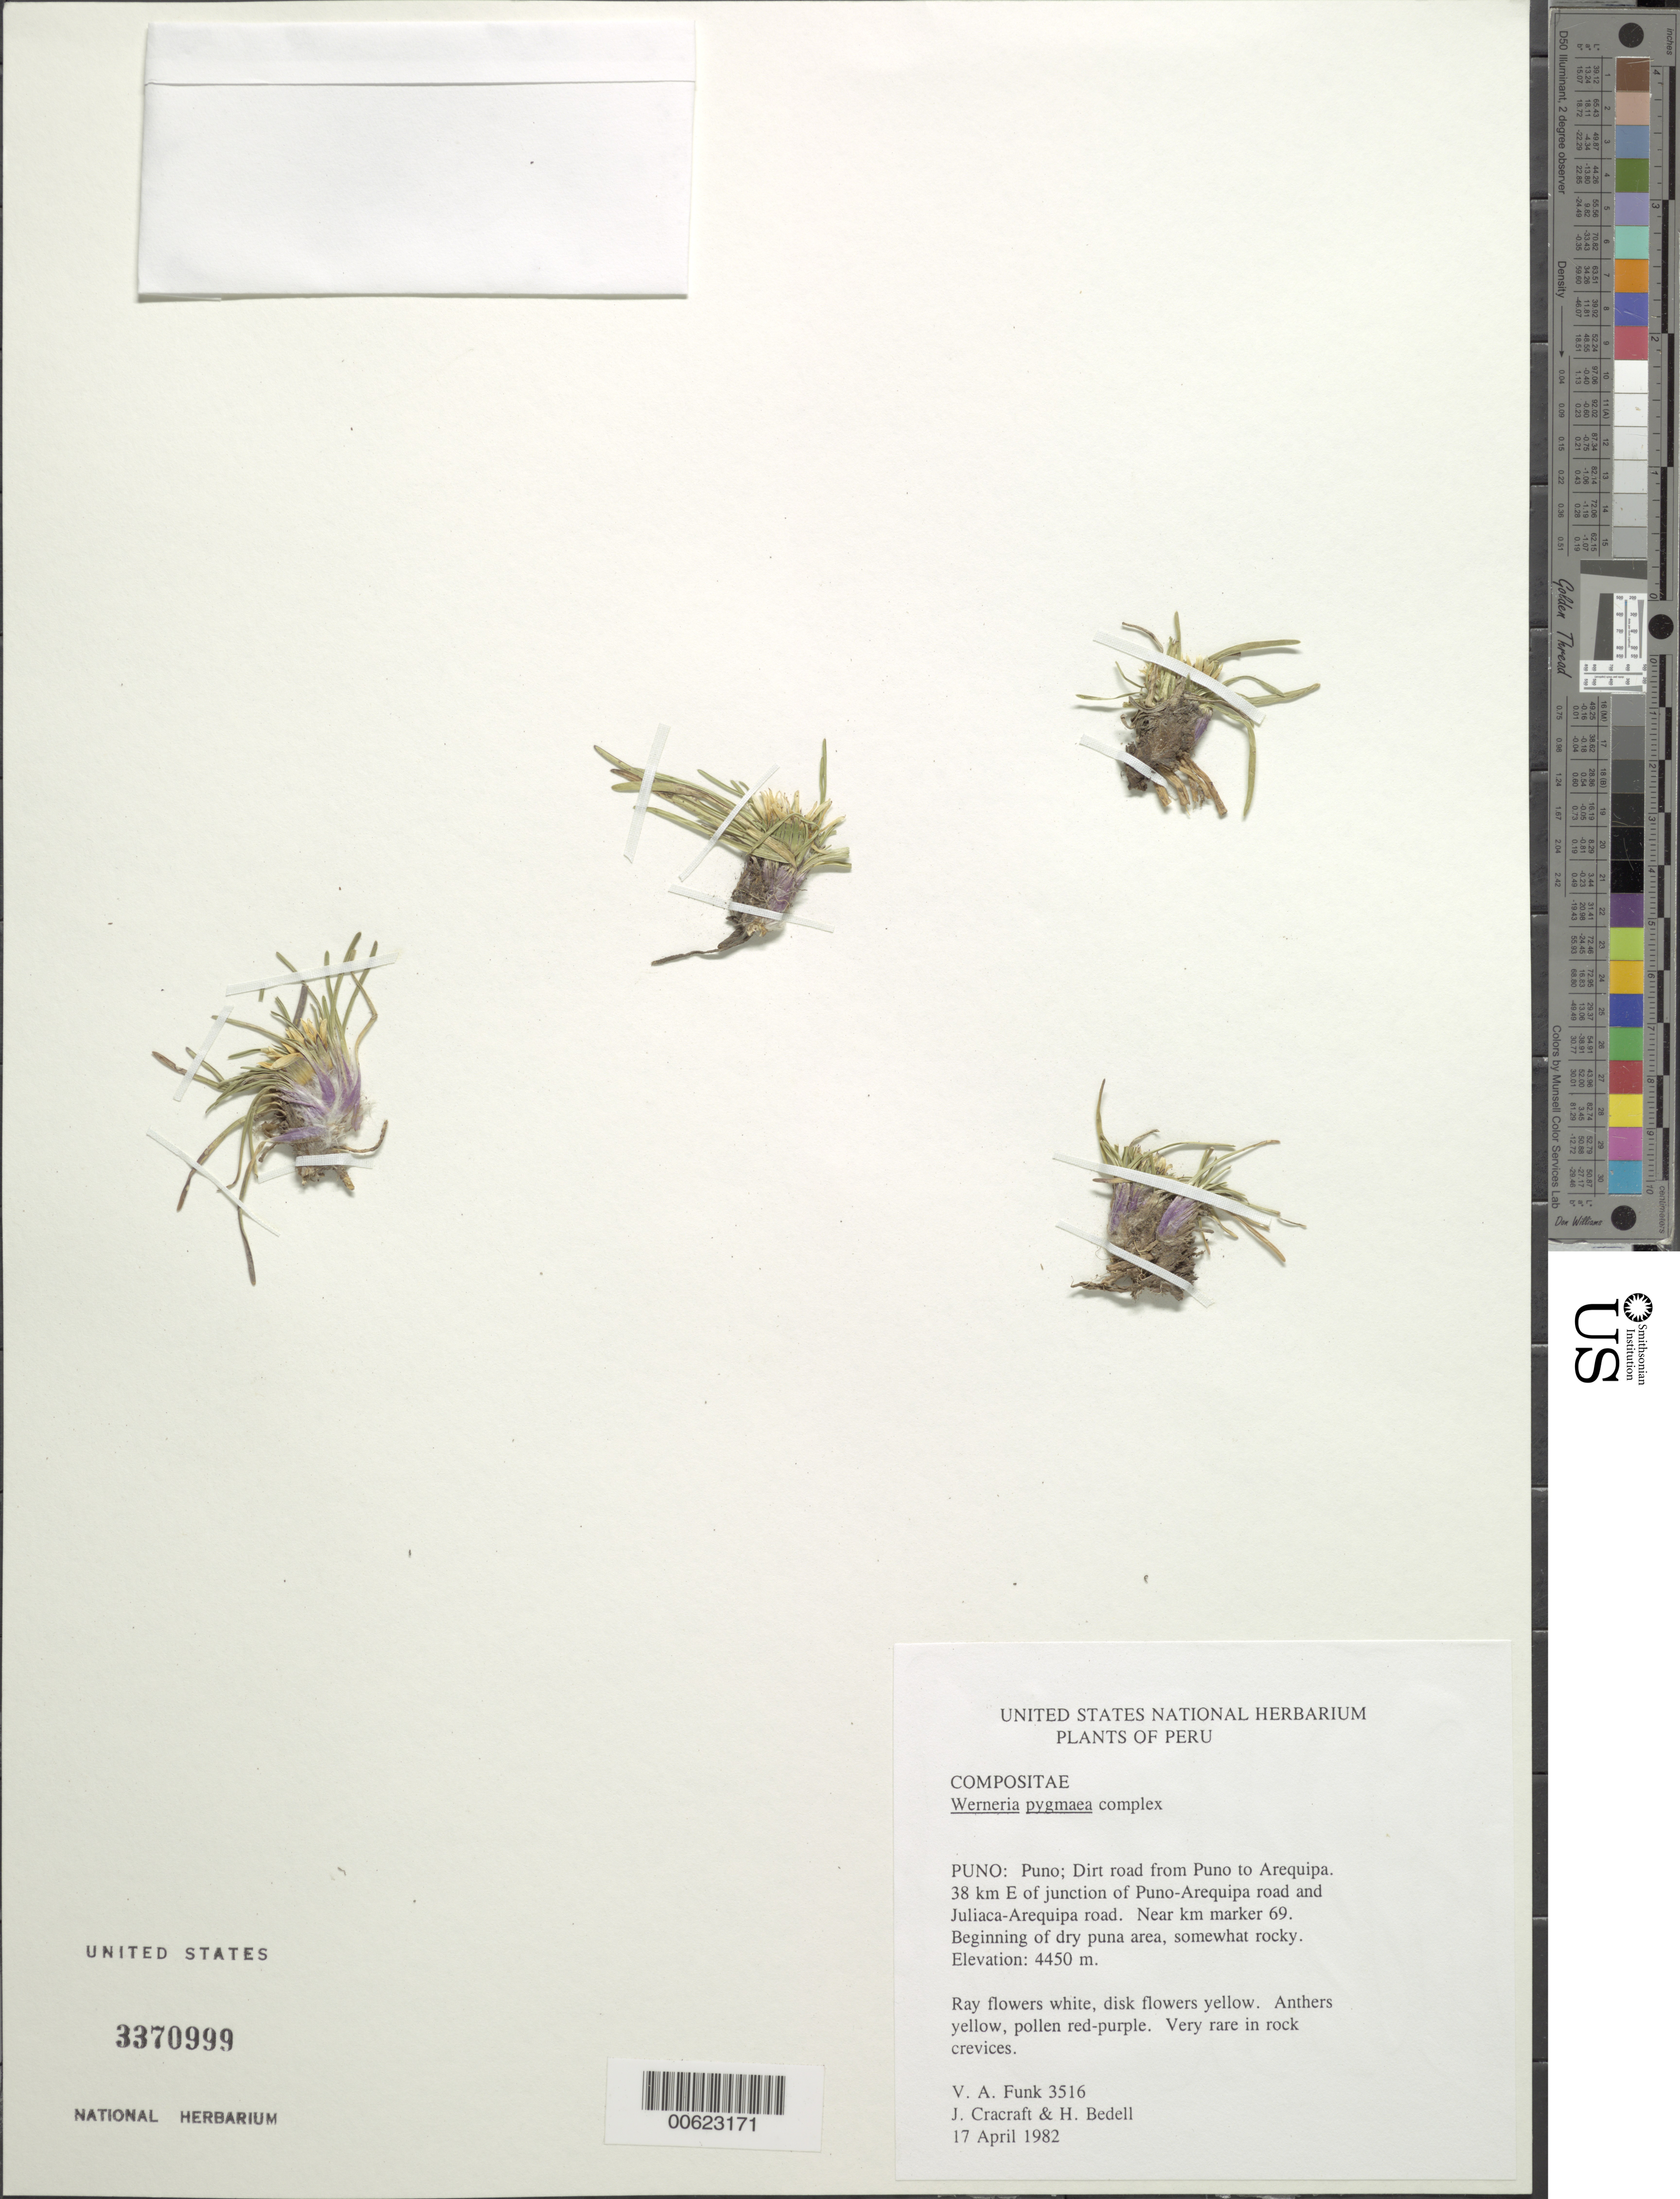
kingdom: Plantae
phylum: Tracheophyta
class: Magnoliopsida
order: Asterales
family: Asteraceae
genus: Werneria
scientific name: Werneria pygmaea complex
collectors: V. Funk & J. L. Cracraft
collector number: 3516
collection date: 1982-04-17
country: Peru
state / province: Puno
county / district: Puno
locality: Puno to Arequipa. 38 km E of junction of Puno-Arequipa road and Juliaca-Arequipa road. Near km marker 69.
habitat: In rock crevices. Beginning of dry puna area, somewhat rocky.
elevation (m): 4450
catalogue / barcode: US 3370999